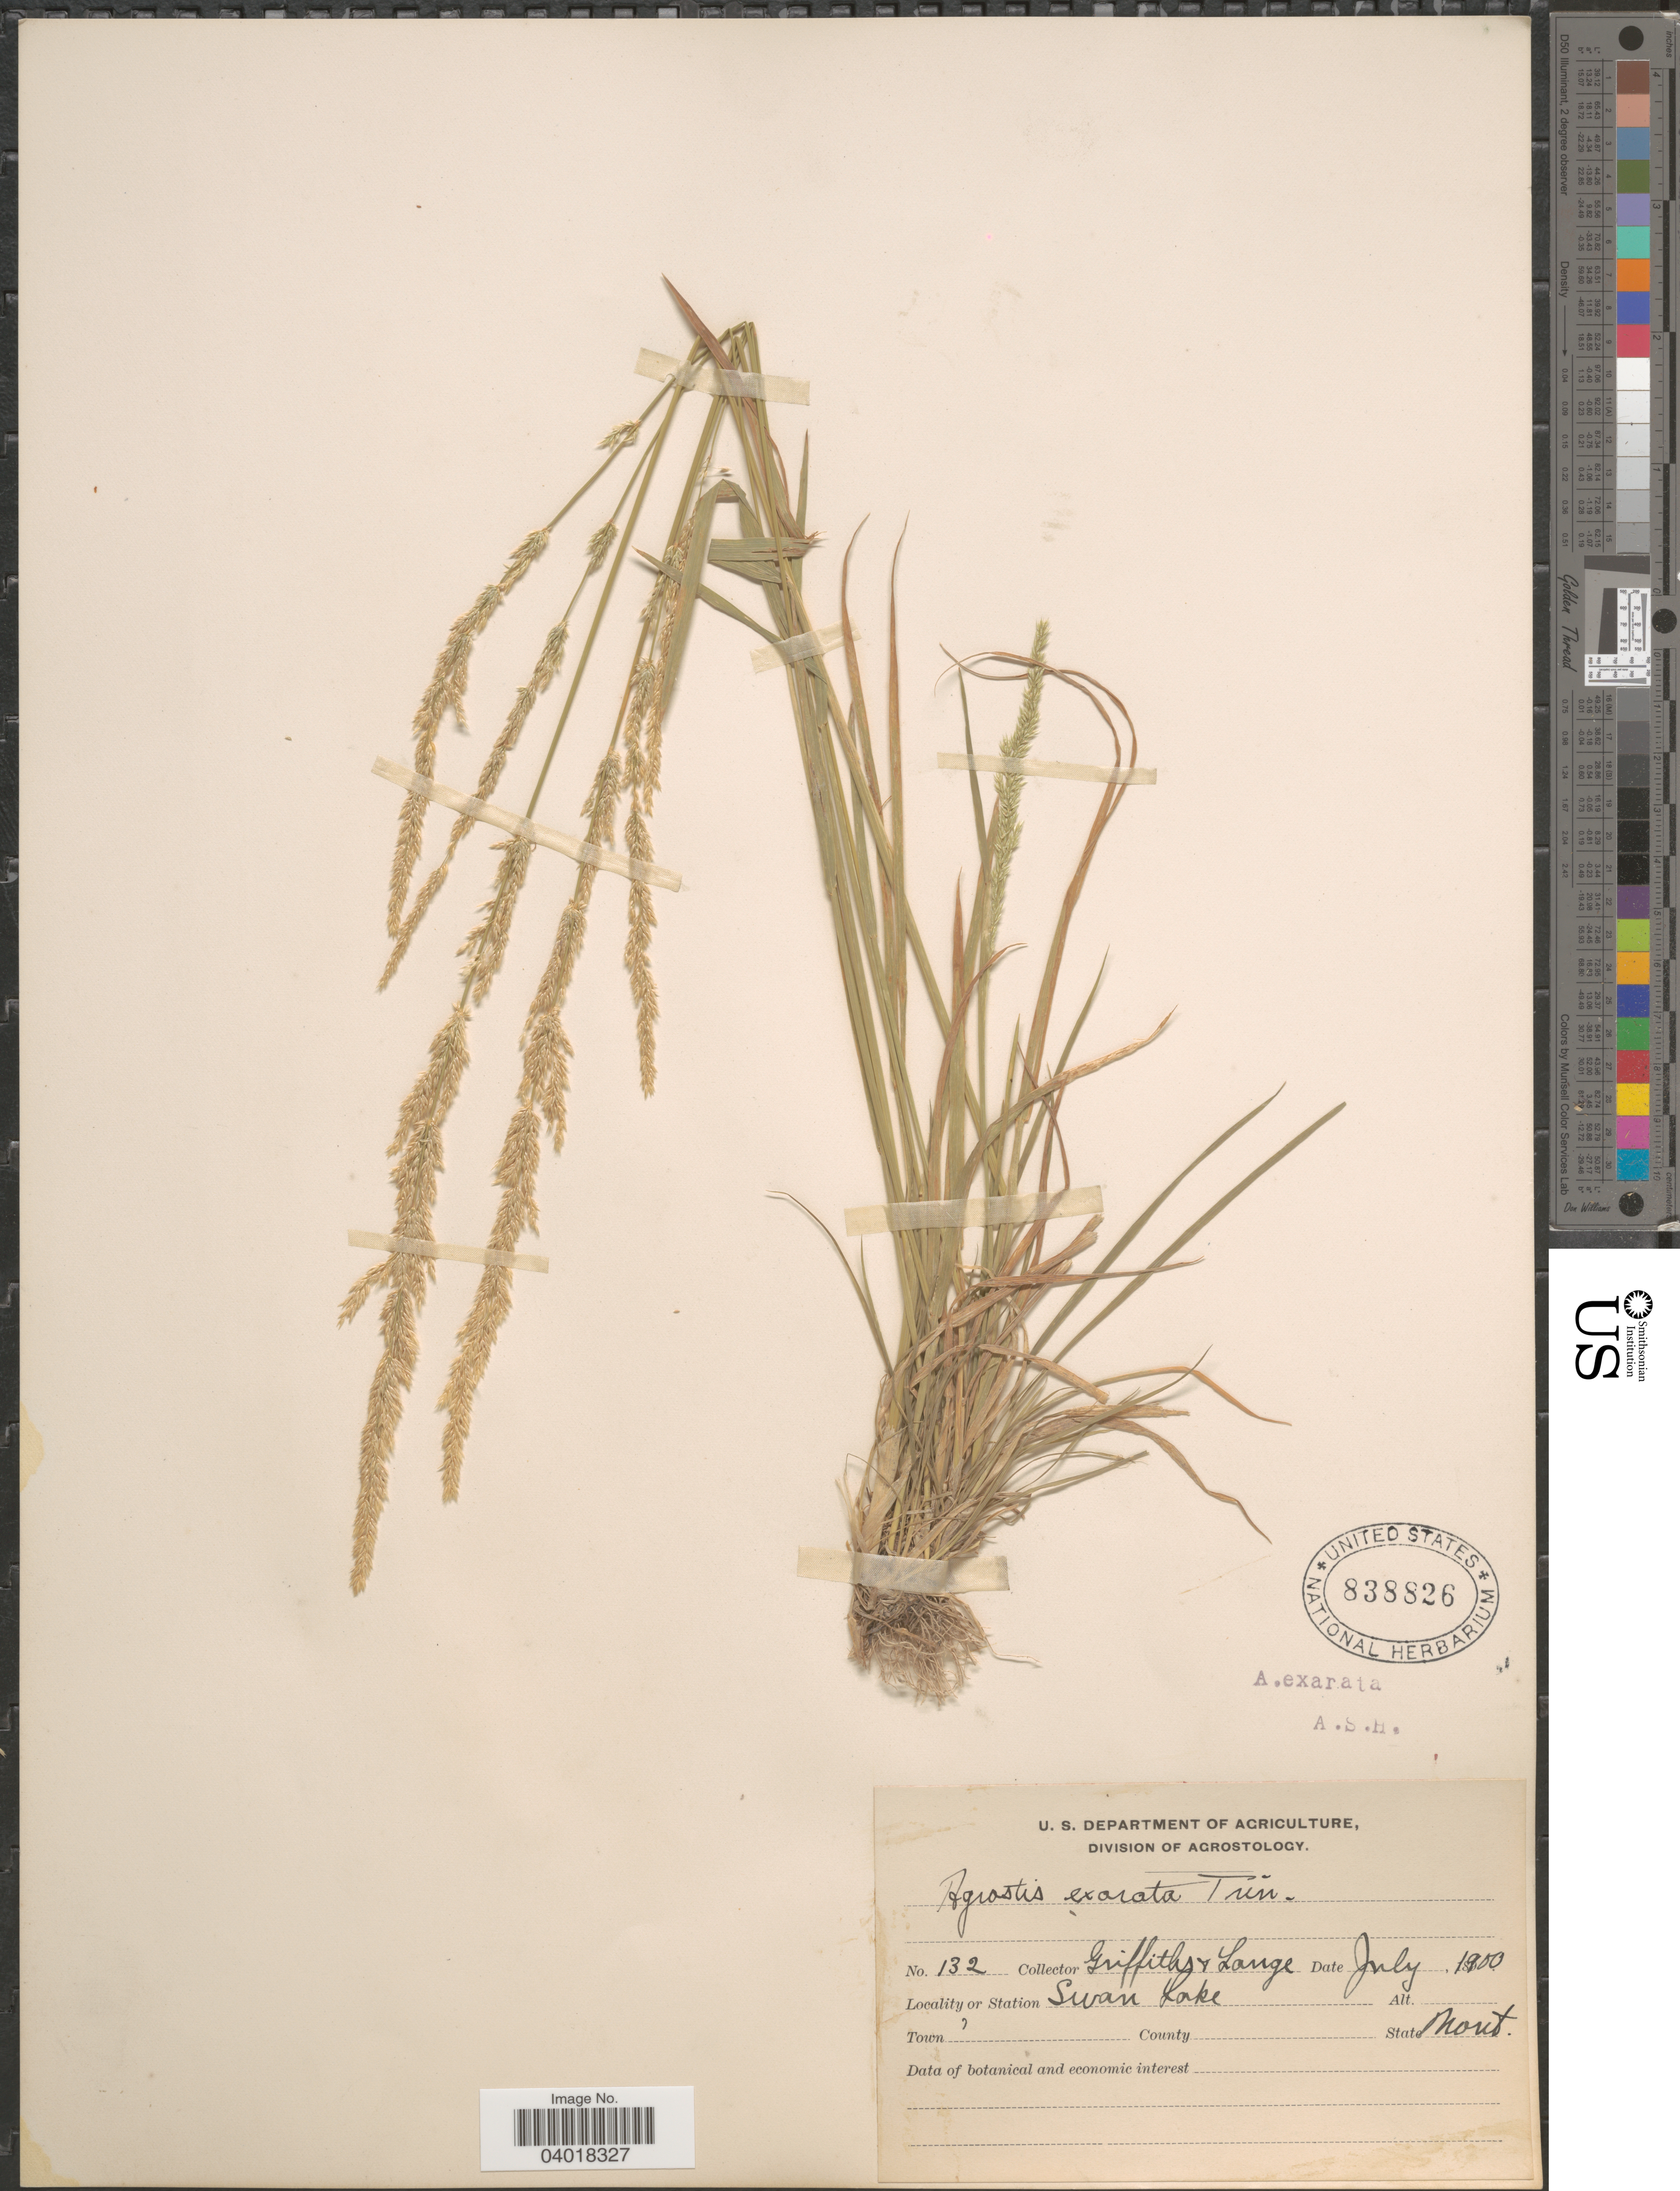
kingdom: Plantae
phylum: Tracheophyta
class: Liliopsida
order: Poales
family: Poaceae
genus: Agrostis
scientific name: Agrostis exarata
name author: Trin.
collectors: -- Griffiths & -- Lange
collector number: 132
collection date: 1900-07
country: United States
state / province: Montana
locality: Station Swan Lake.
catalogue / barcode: US 838826